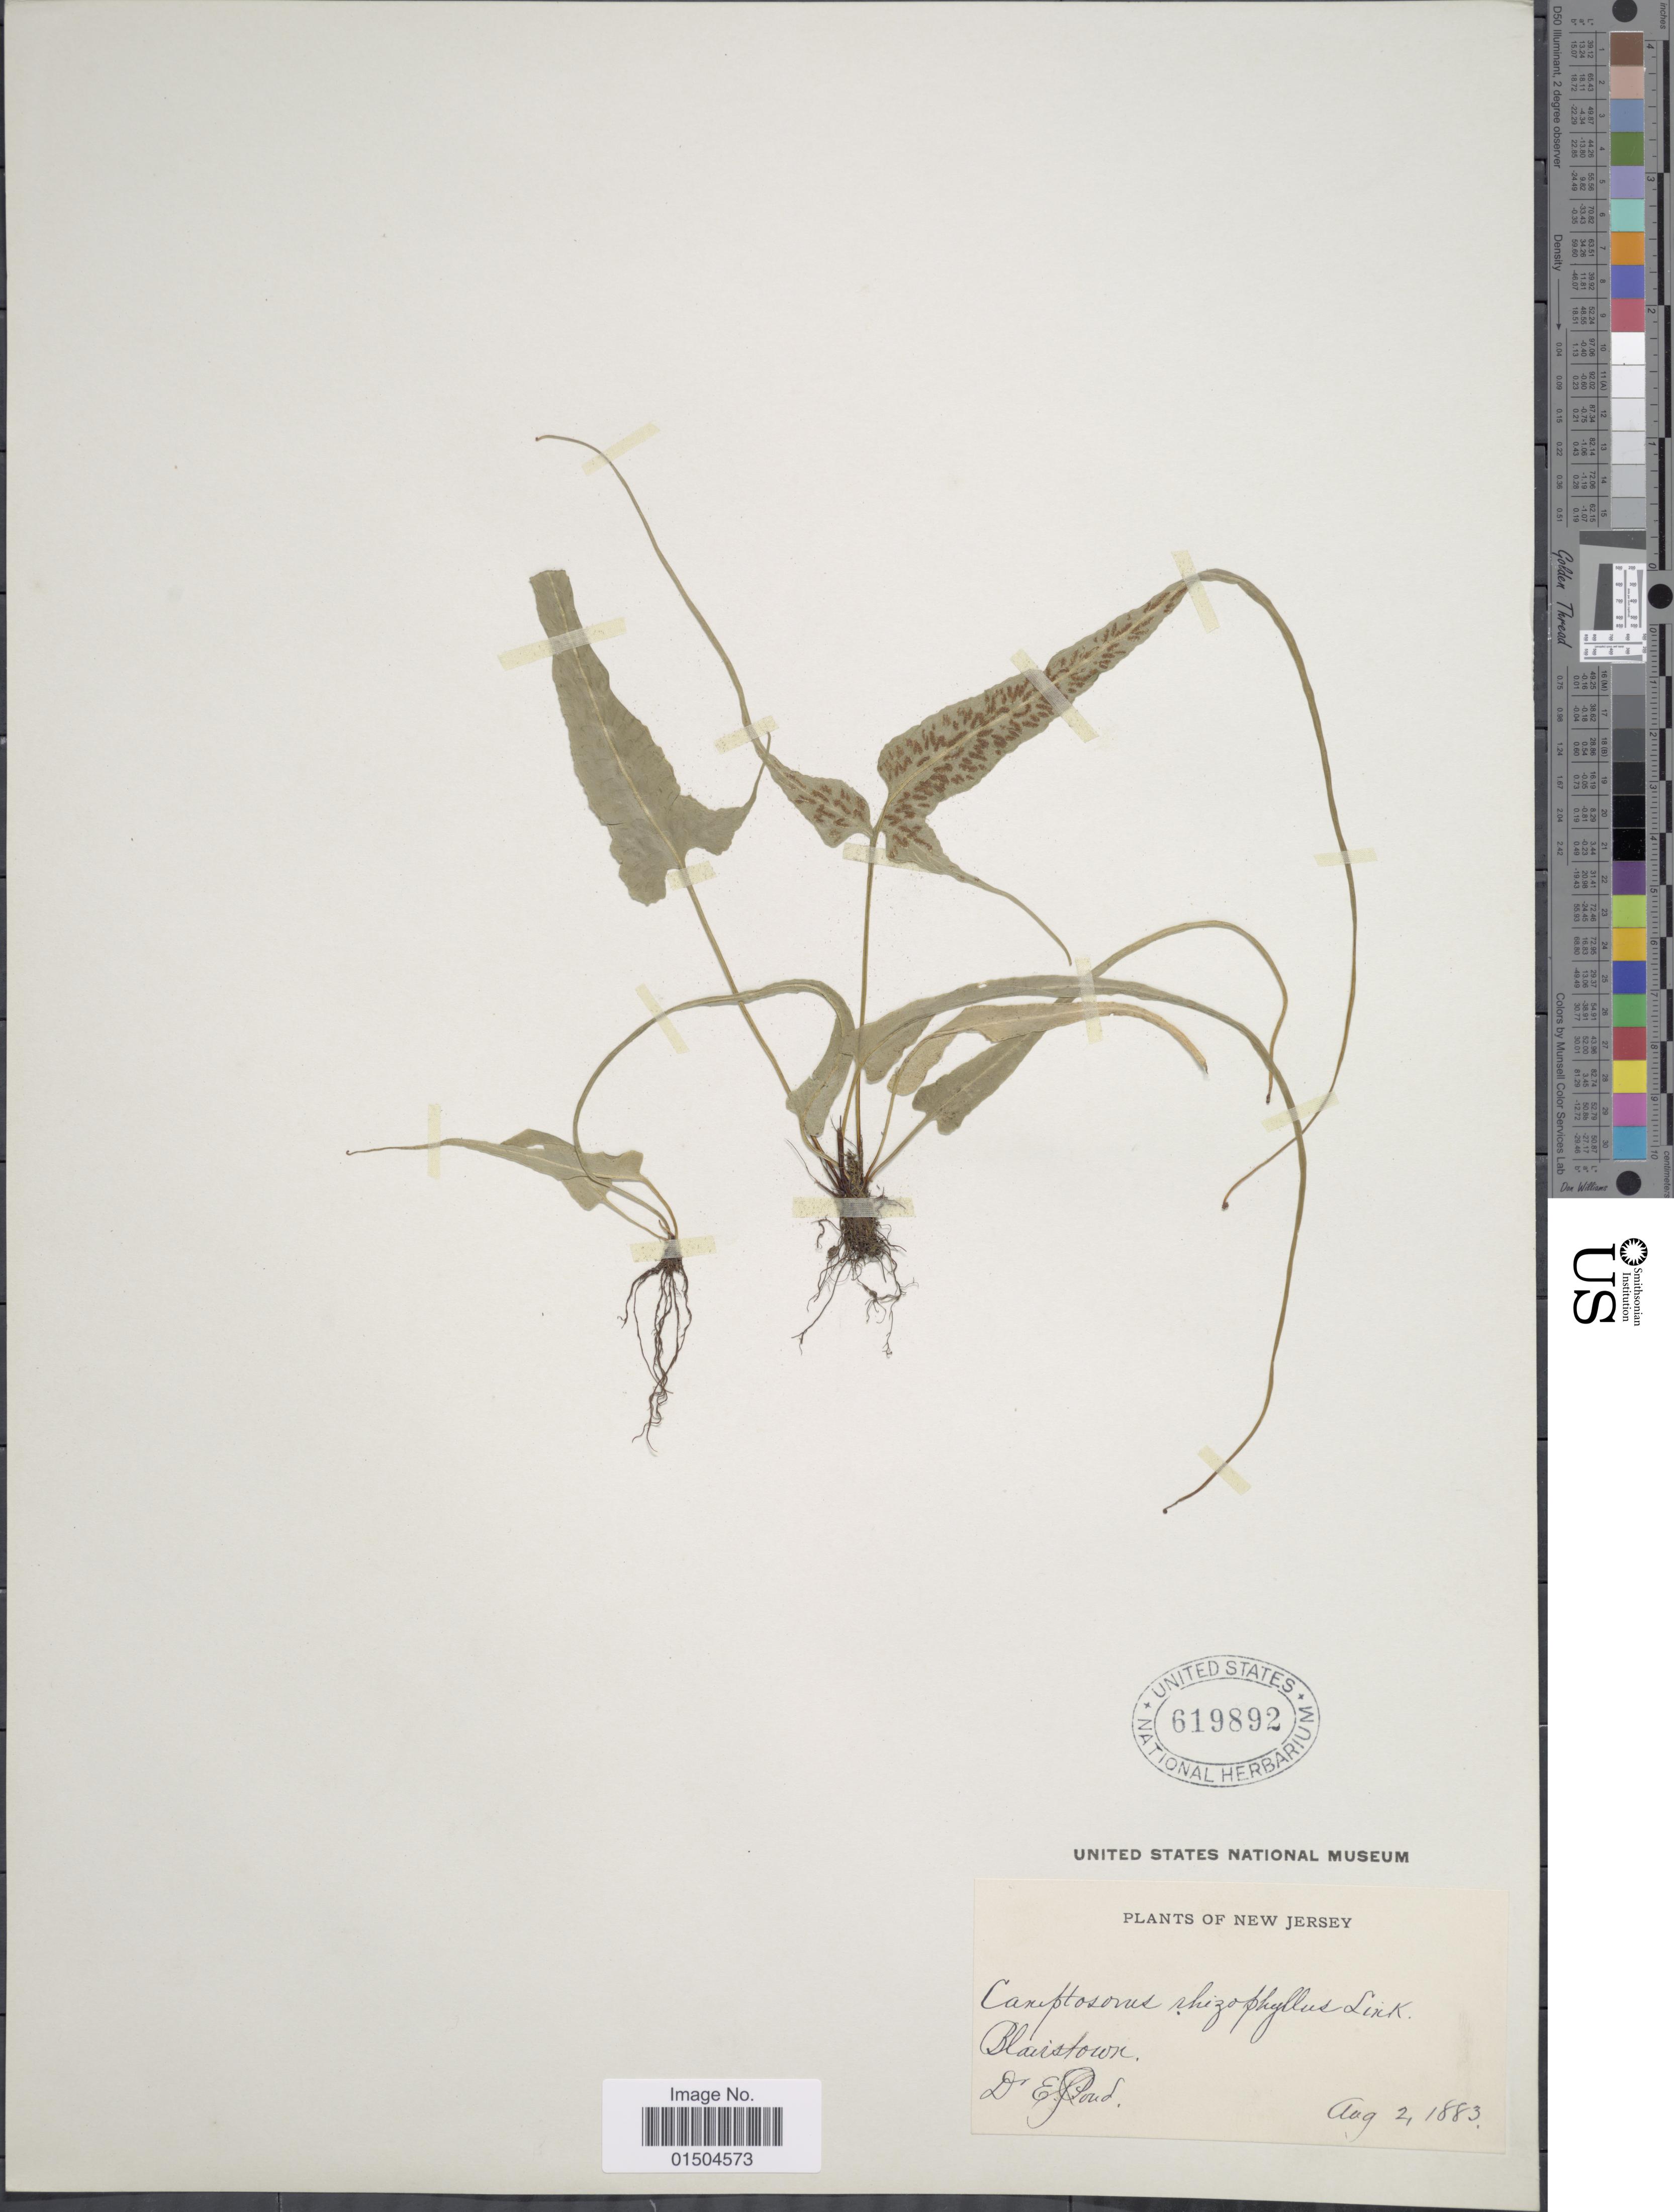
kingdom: Plantae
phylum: Tracheophyta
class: Polypodiopsida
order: Polypodiales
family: Aspleniaceae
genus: Asplenium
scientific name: Asplenium rhizophyllum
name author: L.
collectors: E. Pond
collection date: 1883-08-02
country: United States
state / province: New Jersey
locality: Blairstown.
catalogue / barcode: US 619892